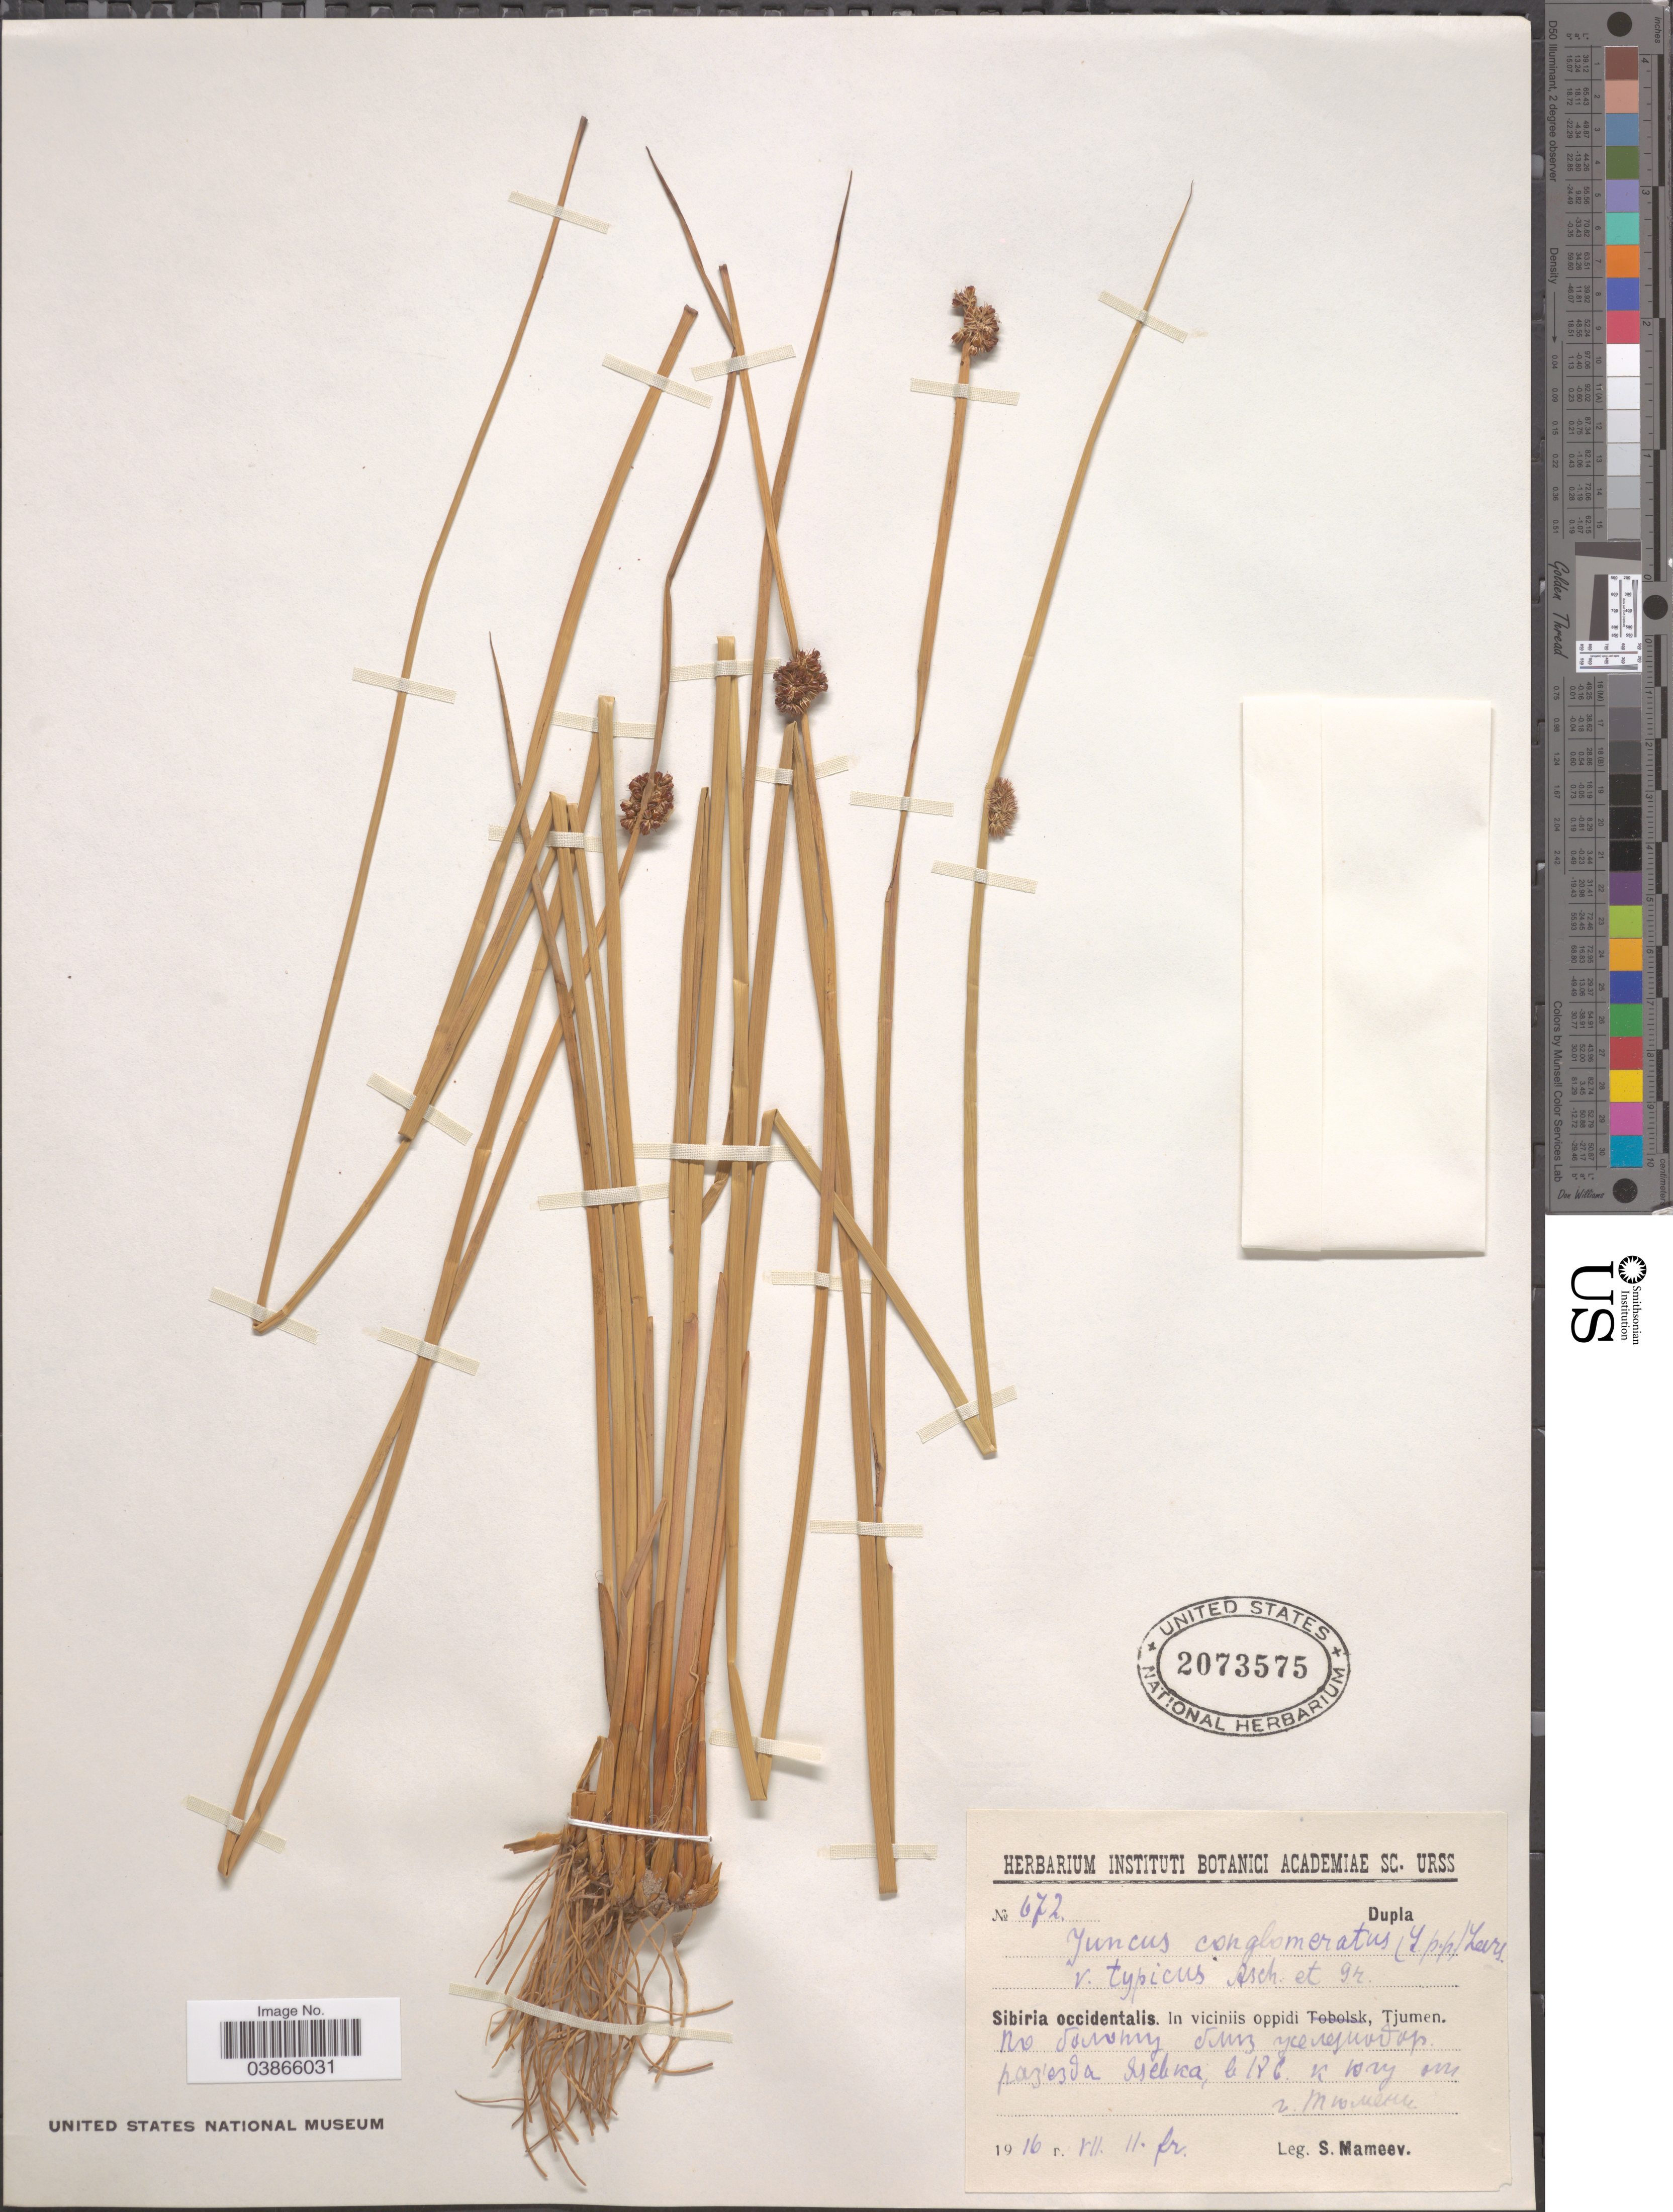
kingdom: Plantae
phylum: Tracheophyta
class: Liliopsida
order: Poales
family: Juncaceae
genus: Juncus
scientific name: Juncus conglomeratus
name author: L.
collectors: S. Mameev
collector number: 672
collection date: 1916-07-11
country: Russian Federation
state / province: Tyumen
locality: Sibiria occidentalis. In viciniis oppidi Tjumen.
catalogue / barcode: US 2073575